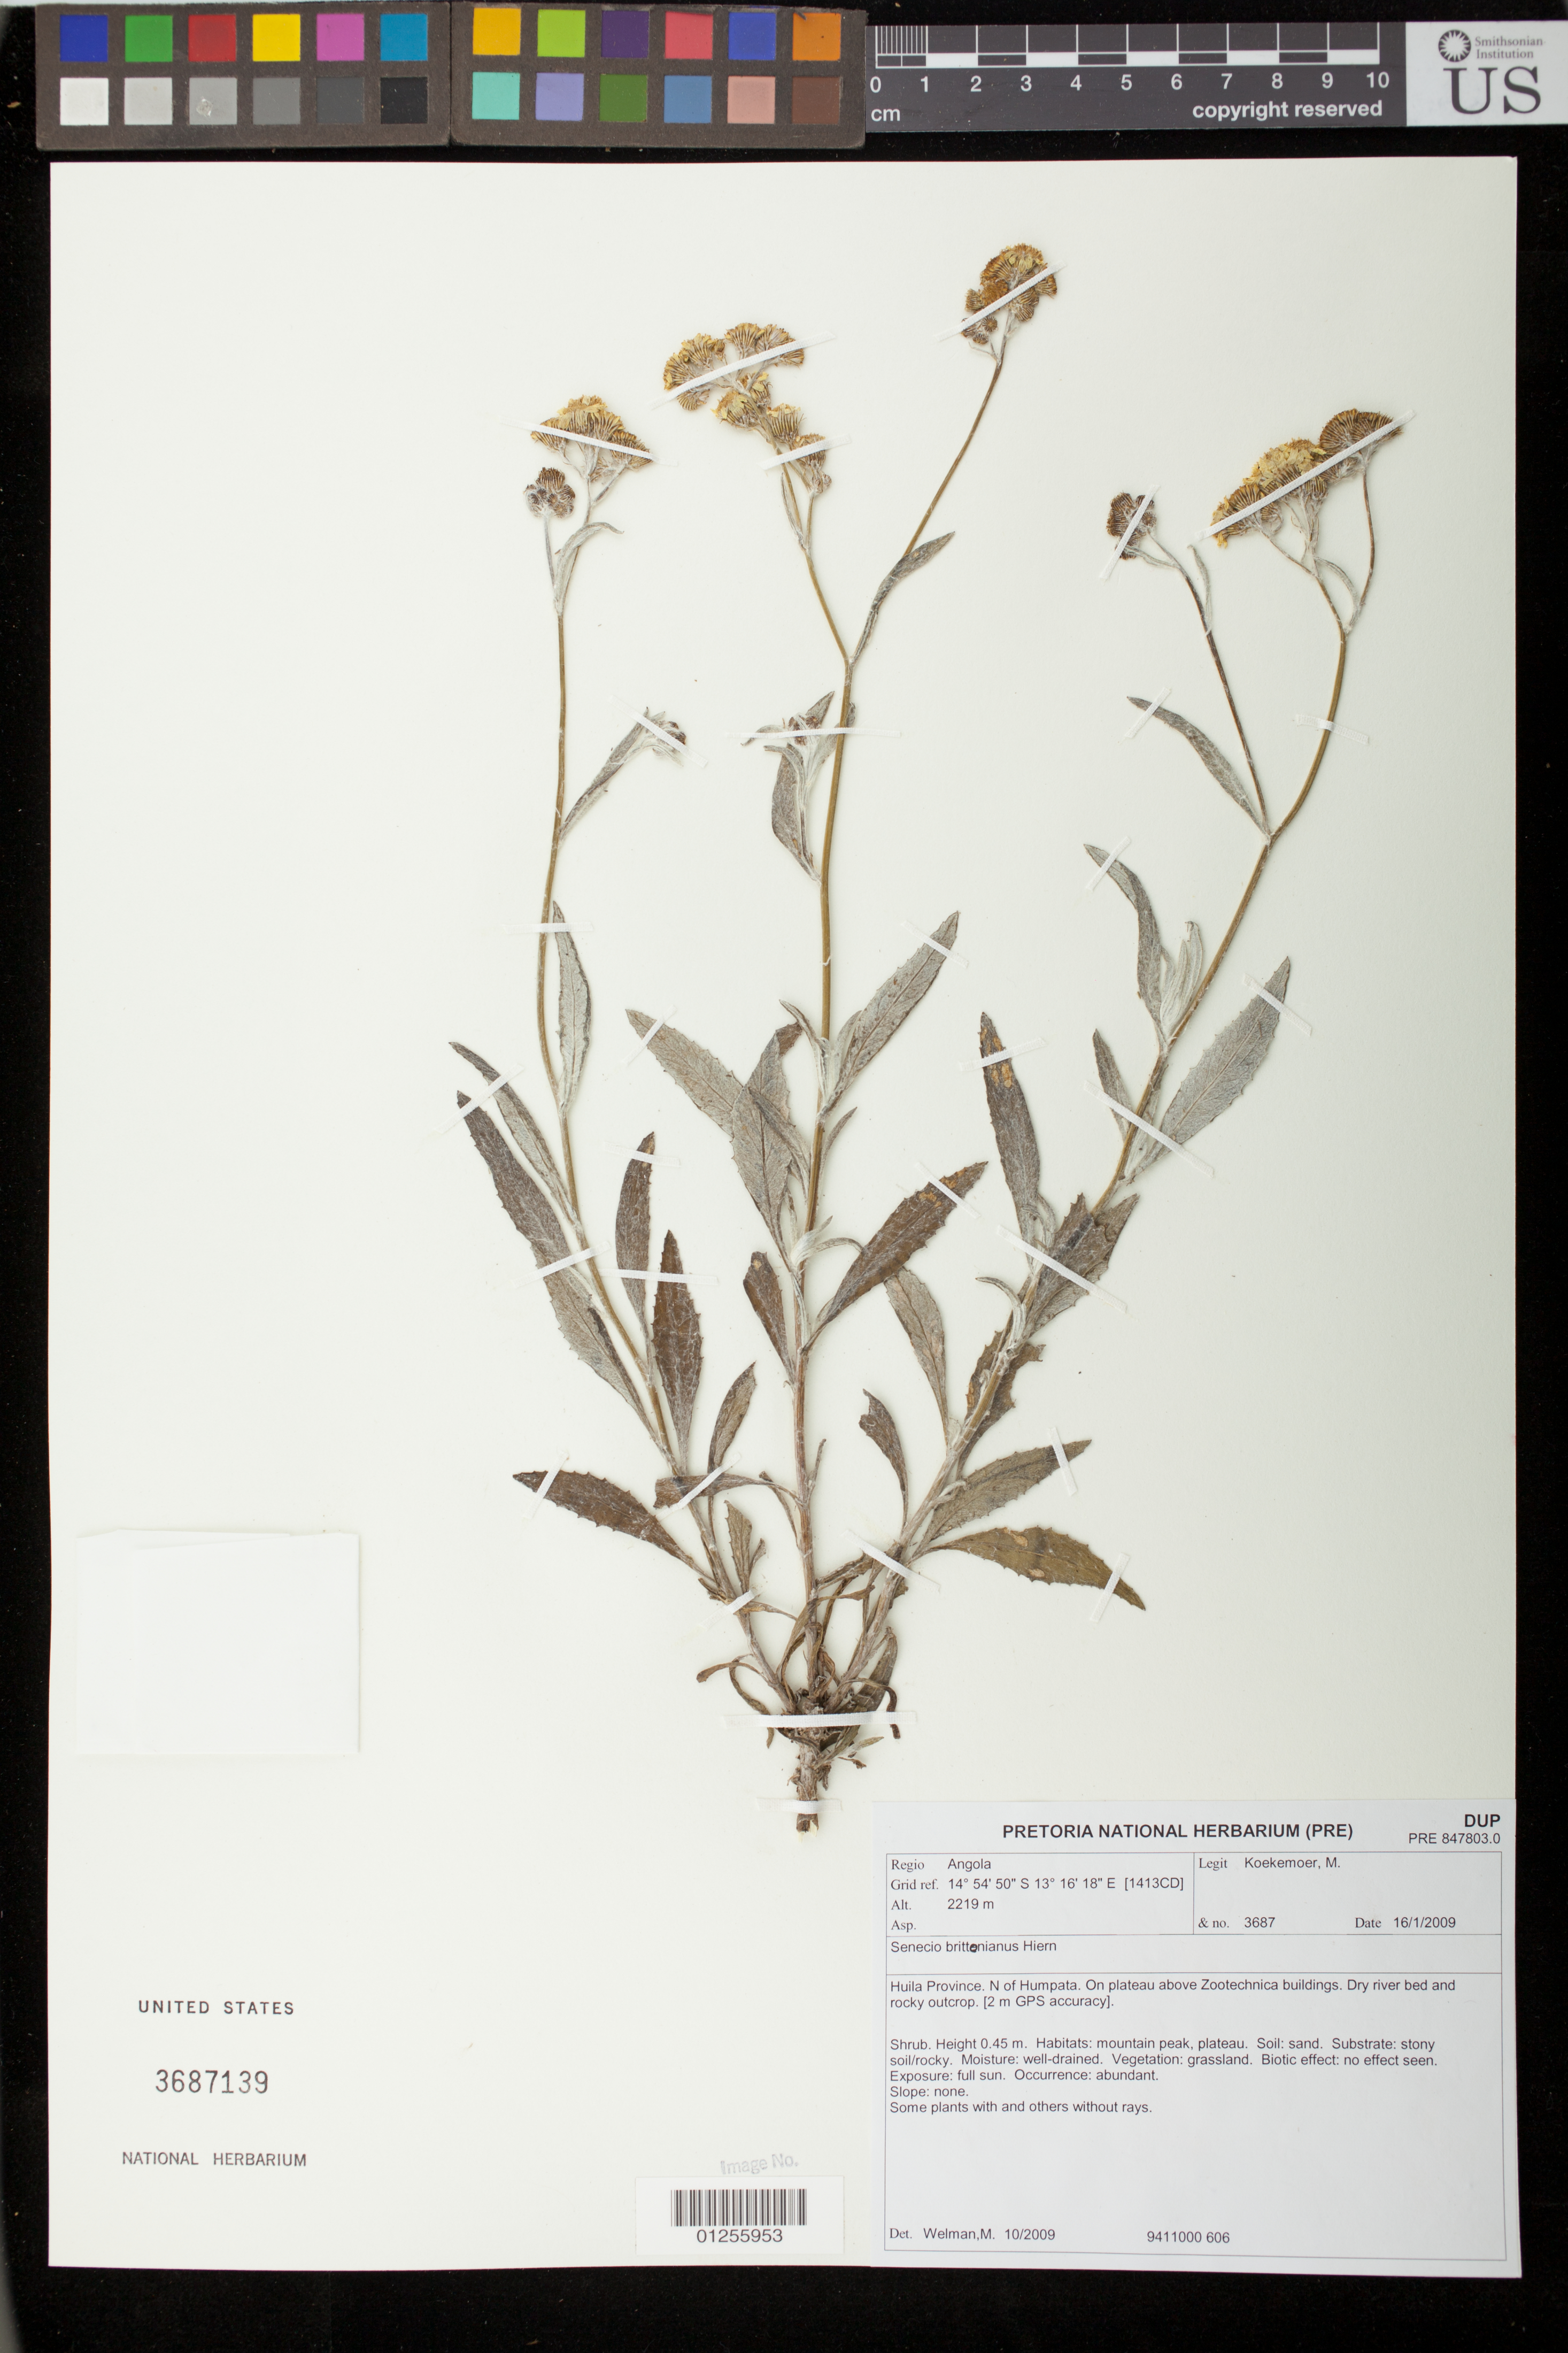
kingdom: Plantae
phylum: Tracheophyta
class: Magnoliopsida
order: Asterales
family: Asteraceae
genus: Senecio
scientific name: Senecio brittonianus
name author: Hieron.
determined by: Welman, M.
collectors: M. Koekemoer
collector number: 3687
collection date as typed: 16 Jan 2009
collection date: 2009-01-16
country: Angola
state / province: Huíla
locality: N of Humpata. On plateau above Zootechnica buildings. Dry river bed and rocky outcrop [2 m GPS accuracy]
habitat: Grassland, mountain peak, plateau, Rocky soil.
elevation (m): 2219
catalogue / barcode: US 3687139